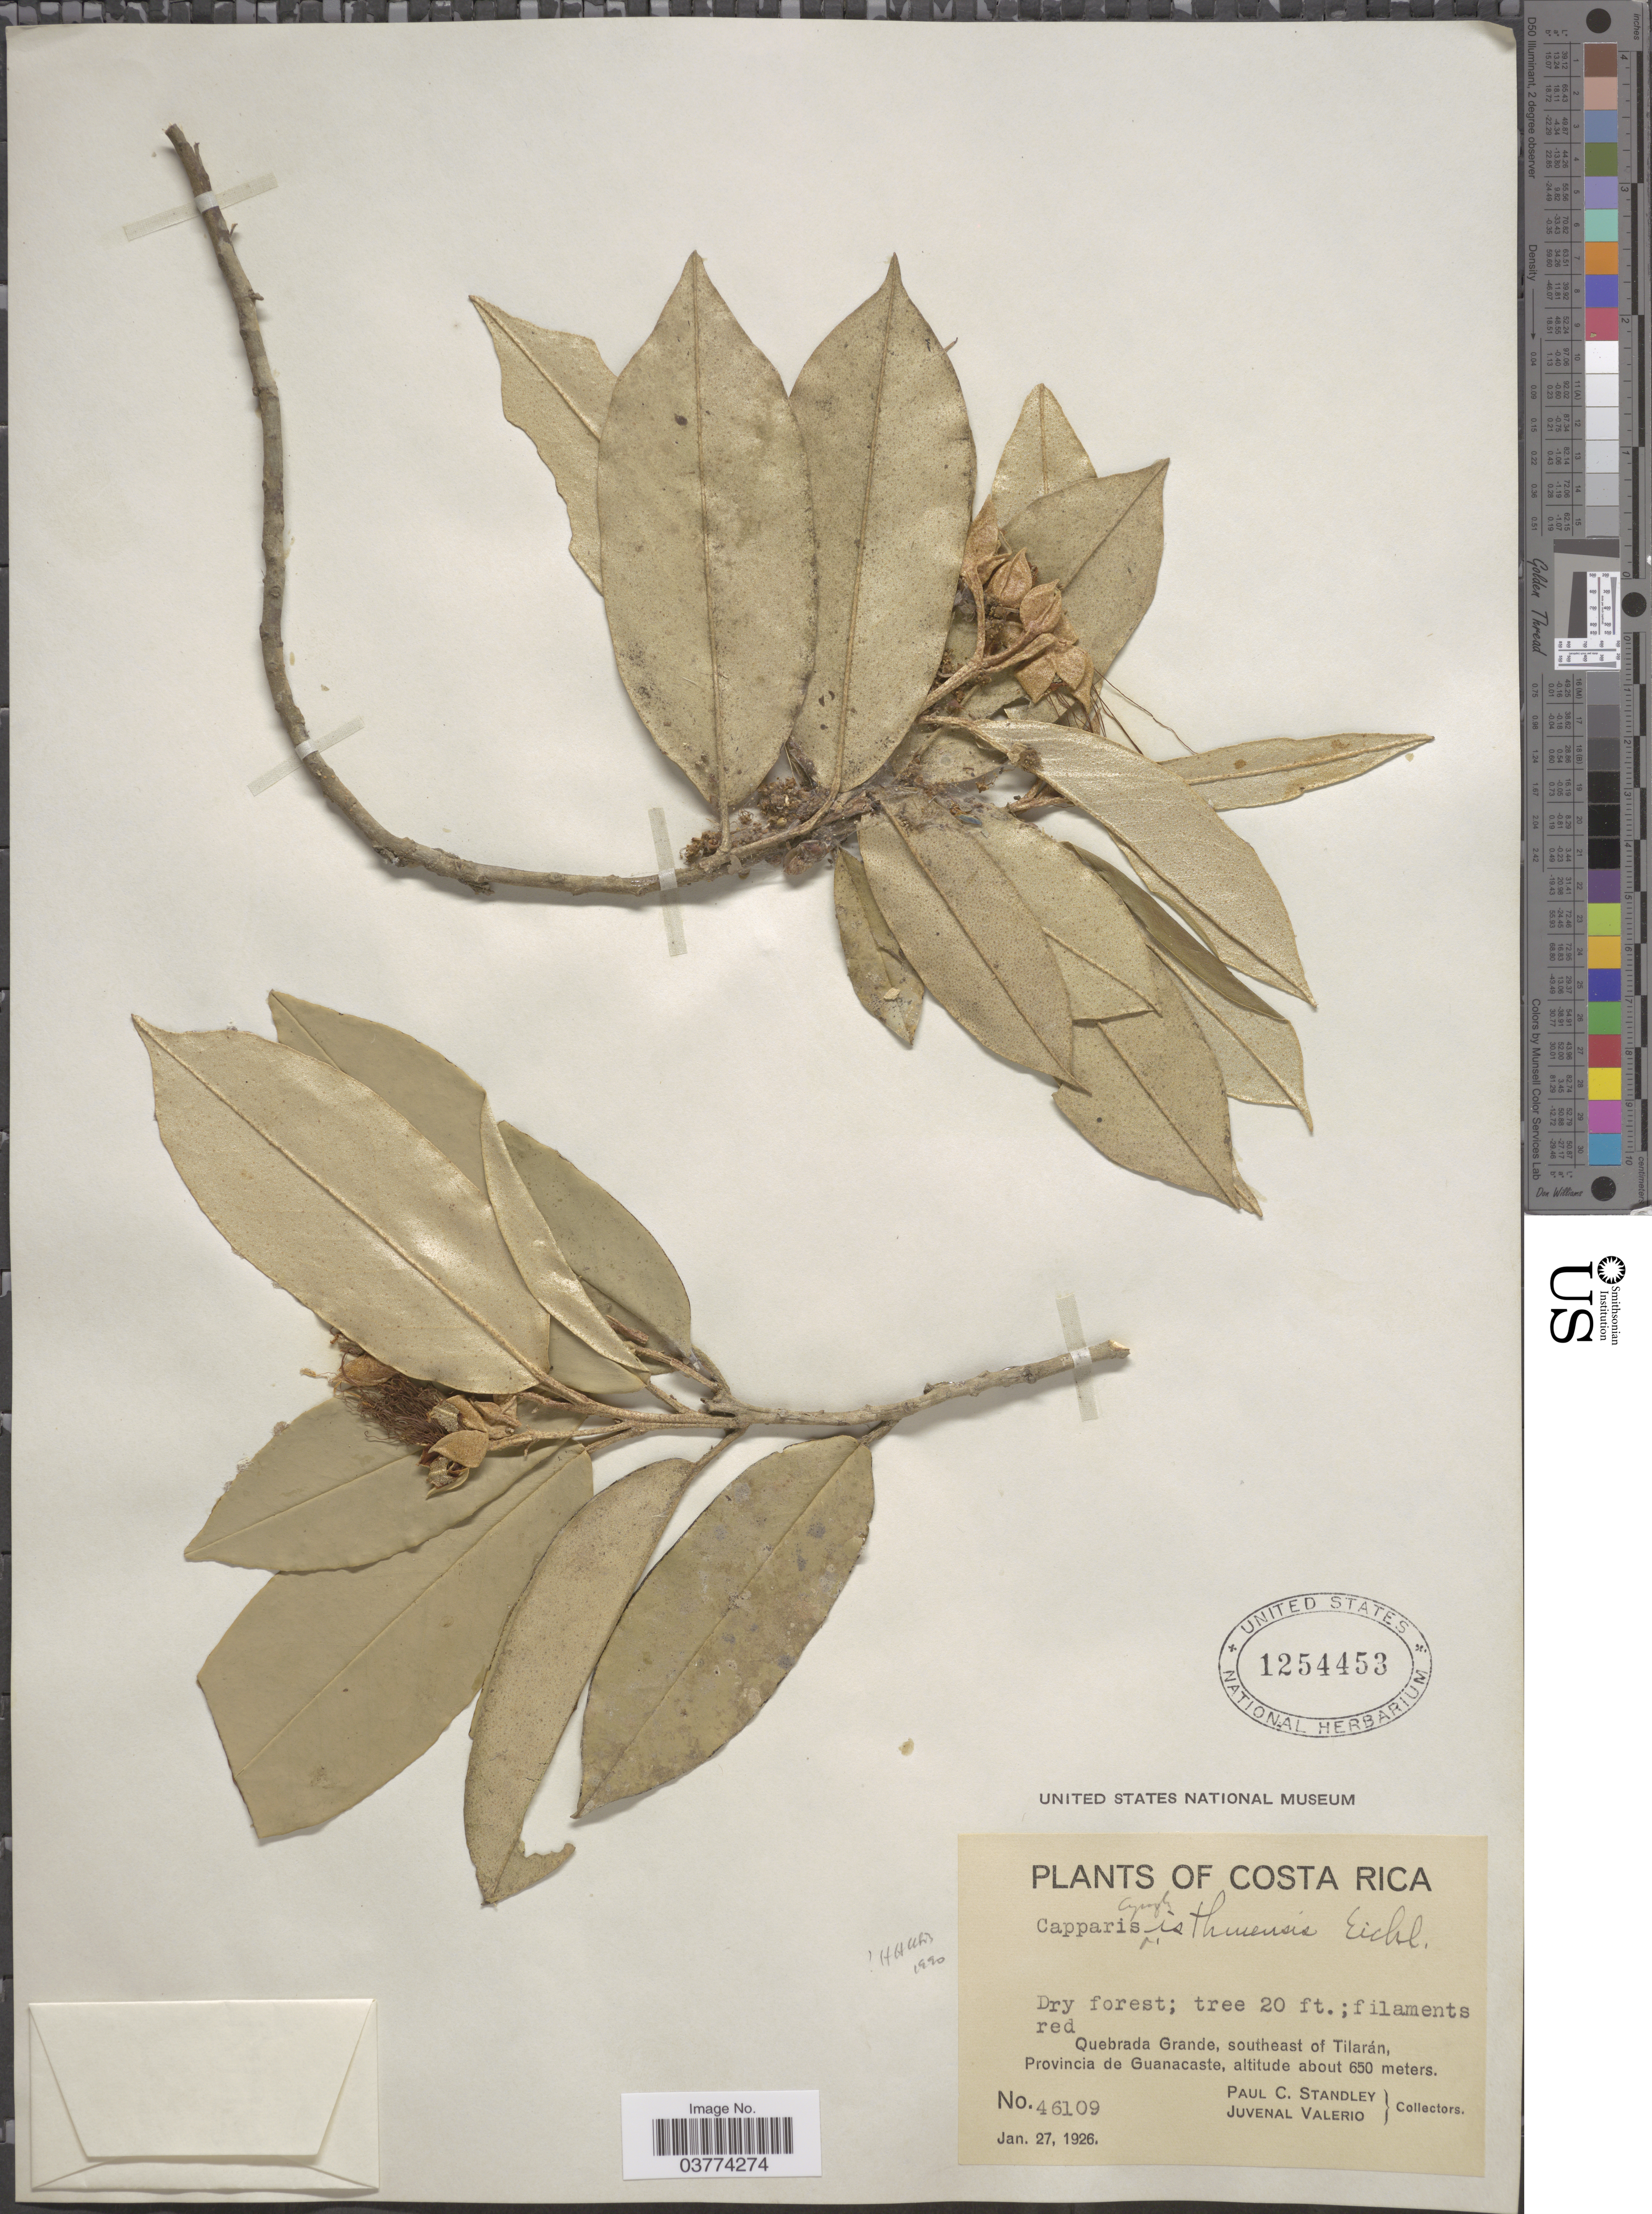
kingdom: Plantae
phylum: Tracheophyta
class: Magnoliopsida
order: Brassicales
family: Capparaceae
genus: Quadrella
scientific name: Quadrella isthmensis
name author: (Eichler) Hutch.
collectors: P. C. Standley & J. Valerio R.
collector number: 46109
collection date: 1926-01-27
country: Costa Rica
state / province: Guanacaste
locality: Quebrada Grande, southeast of Tilarán.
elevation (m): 650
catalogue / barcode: US 1254453